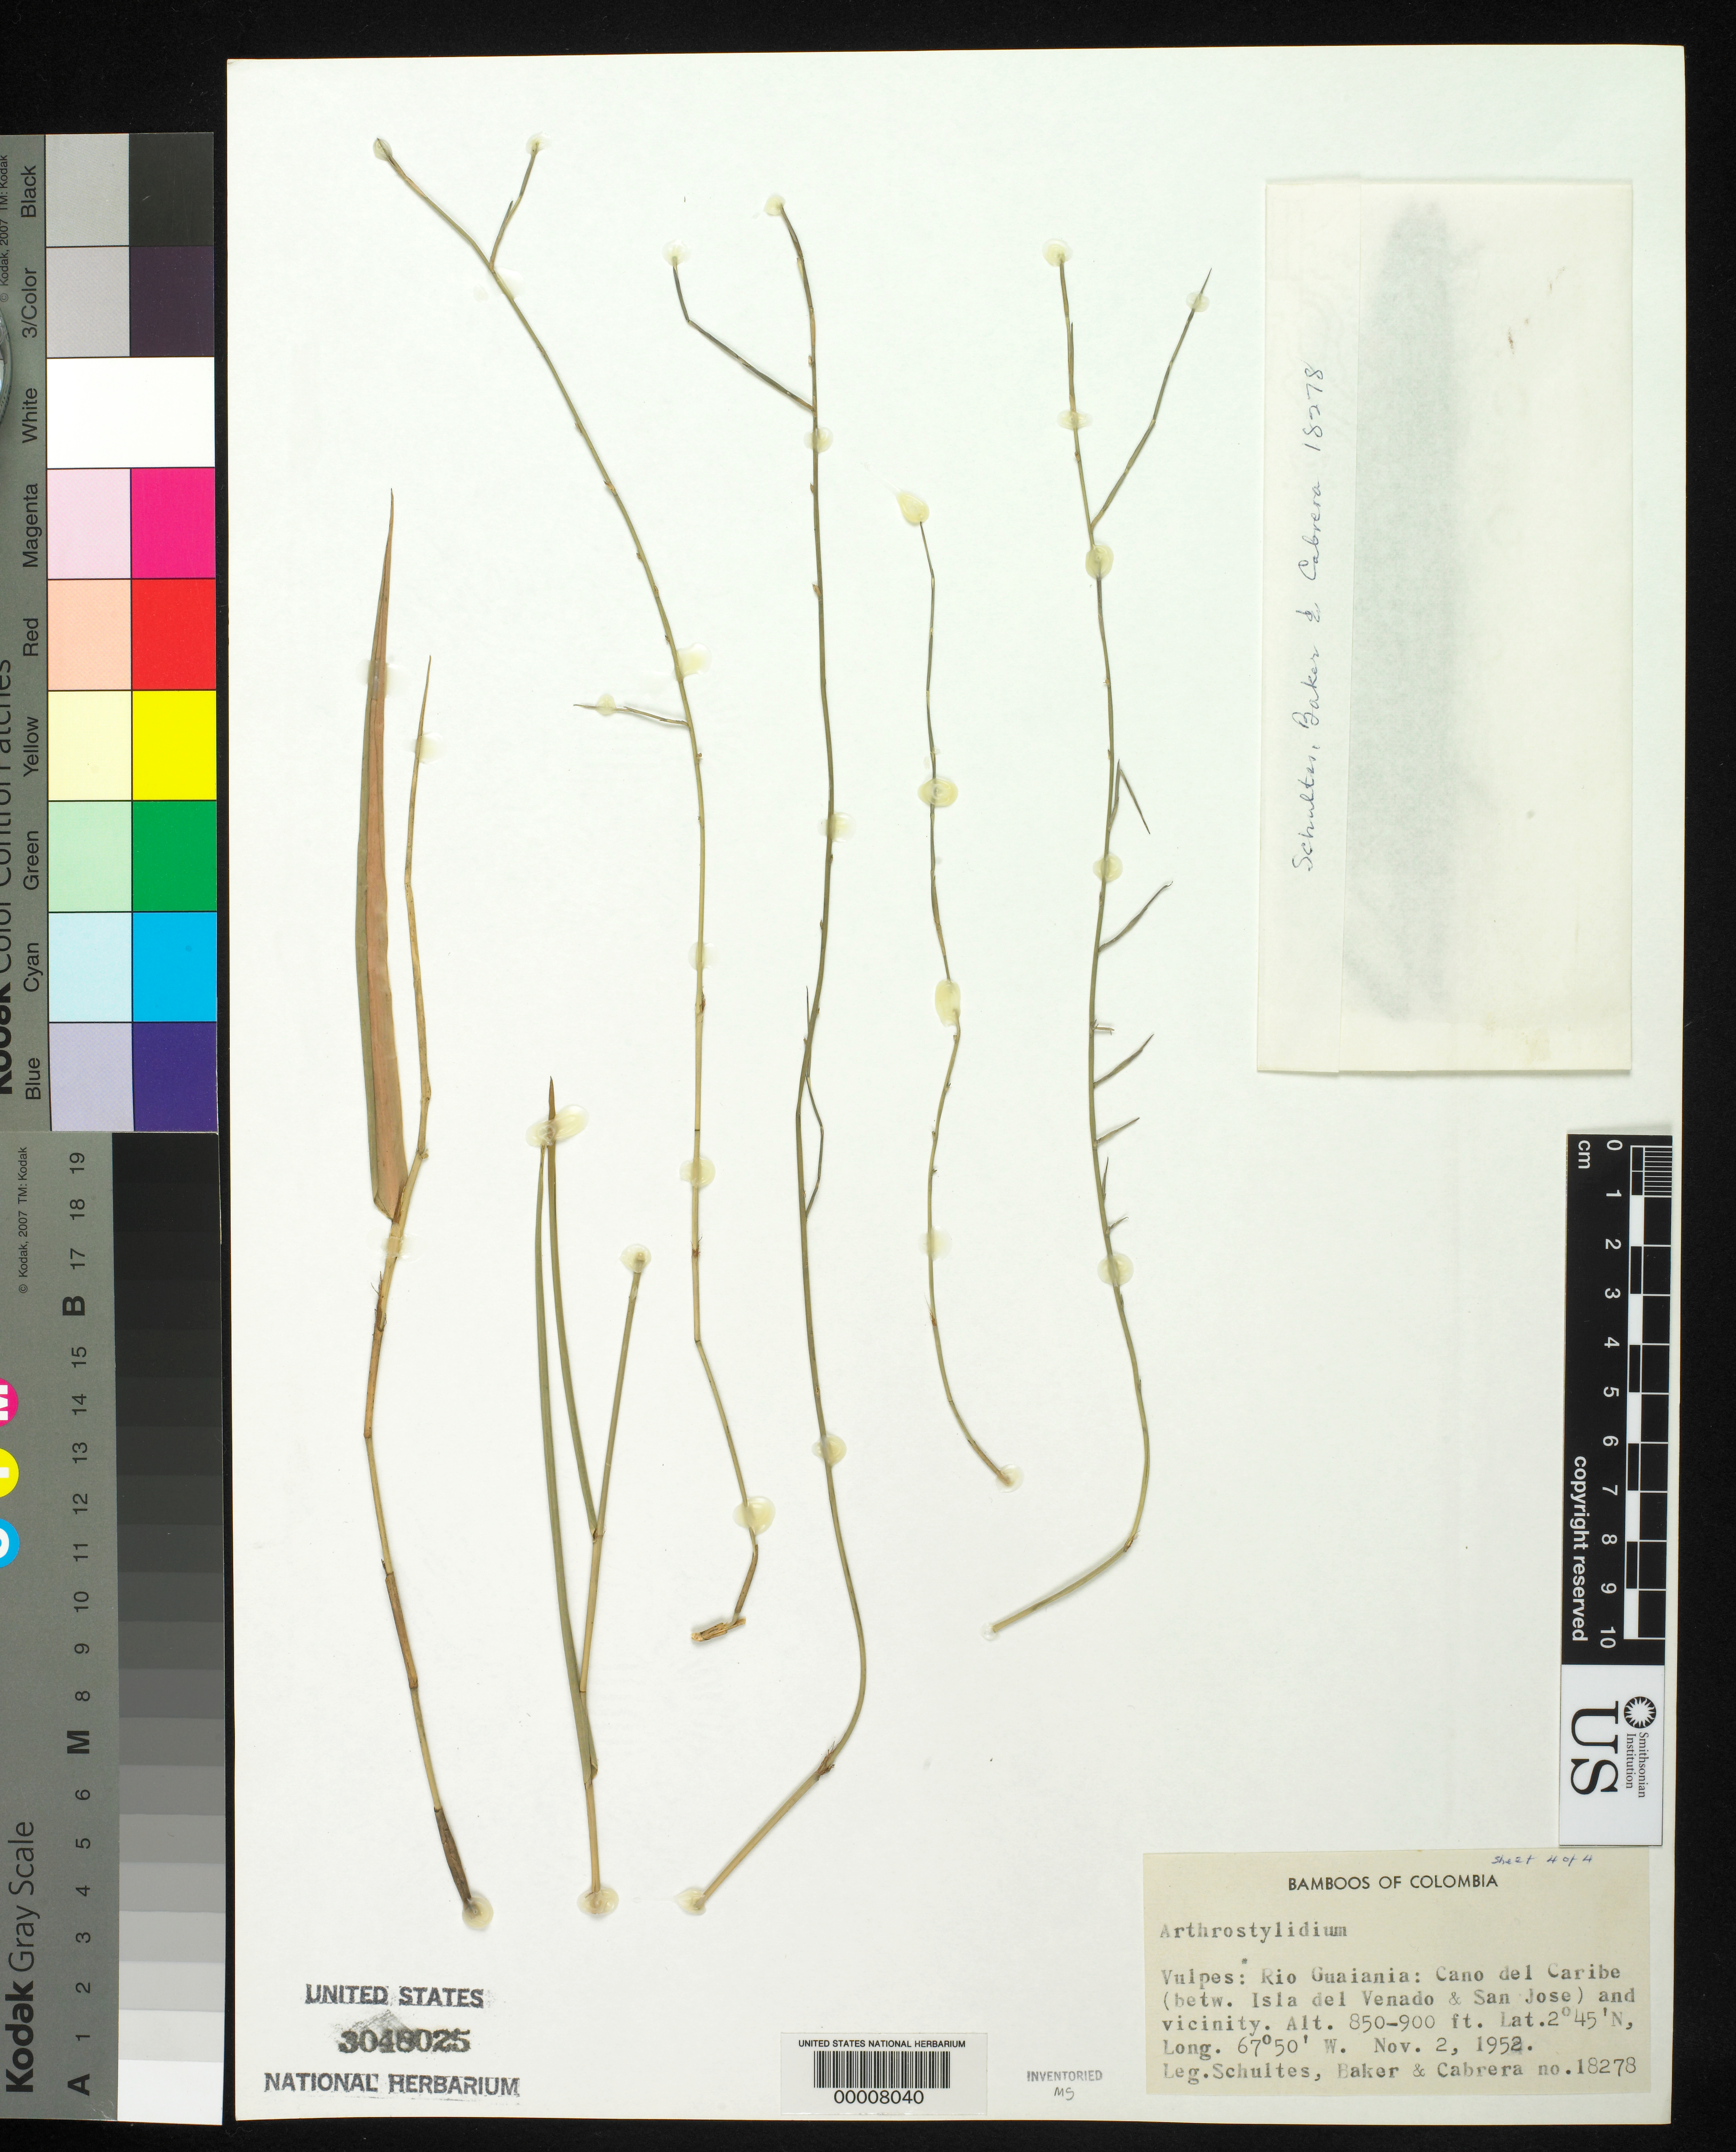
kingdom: Plantae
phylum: Tracheophyta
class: Liliopsida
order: Poales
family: Poaceae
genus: Arthrostylidium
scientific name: Arthrostylidium productum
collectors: R. E. Schultes, R. E. D. Baker & I. Cabrera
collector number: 18278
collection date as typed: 02 Nov 1952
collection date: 1952-11-02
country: Colombia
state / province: Vaupés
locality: Rio Guainia: Caño del Caribe (between Isla del Venado and San Jose) and vicinity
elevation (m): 259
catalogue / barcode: US 3048025